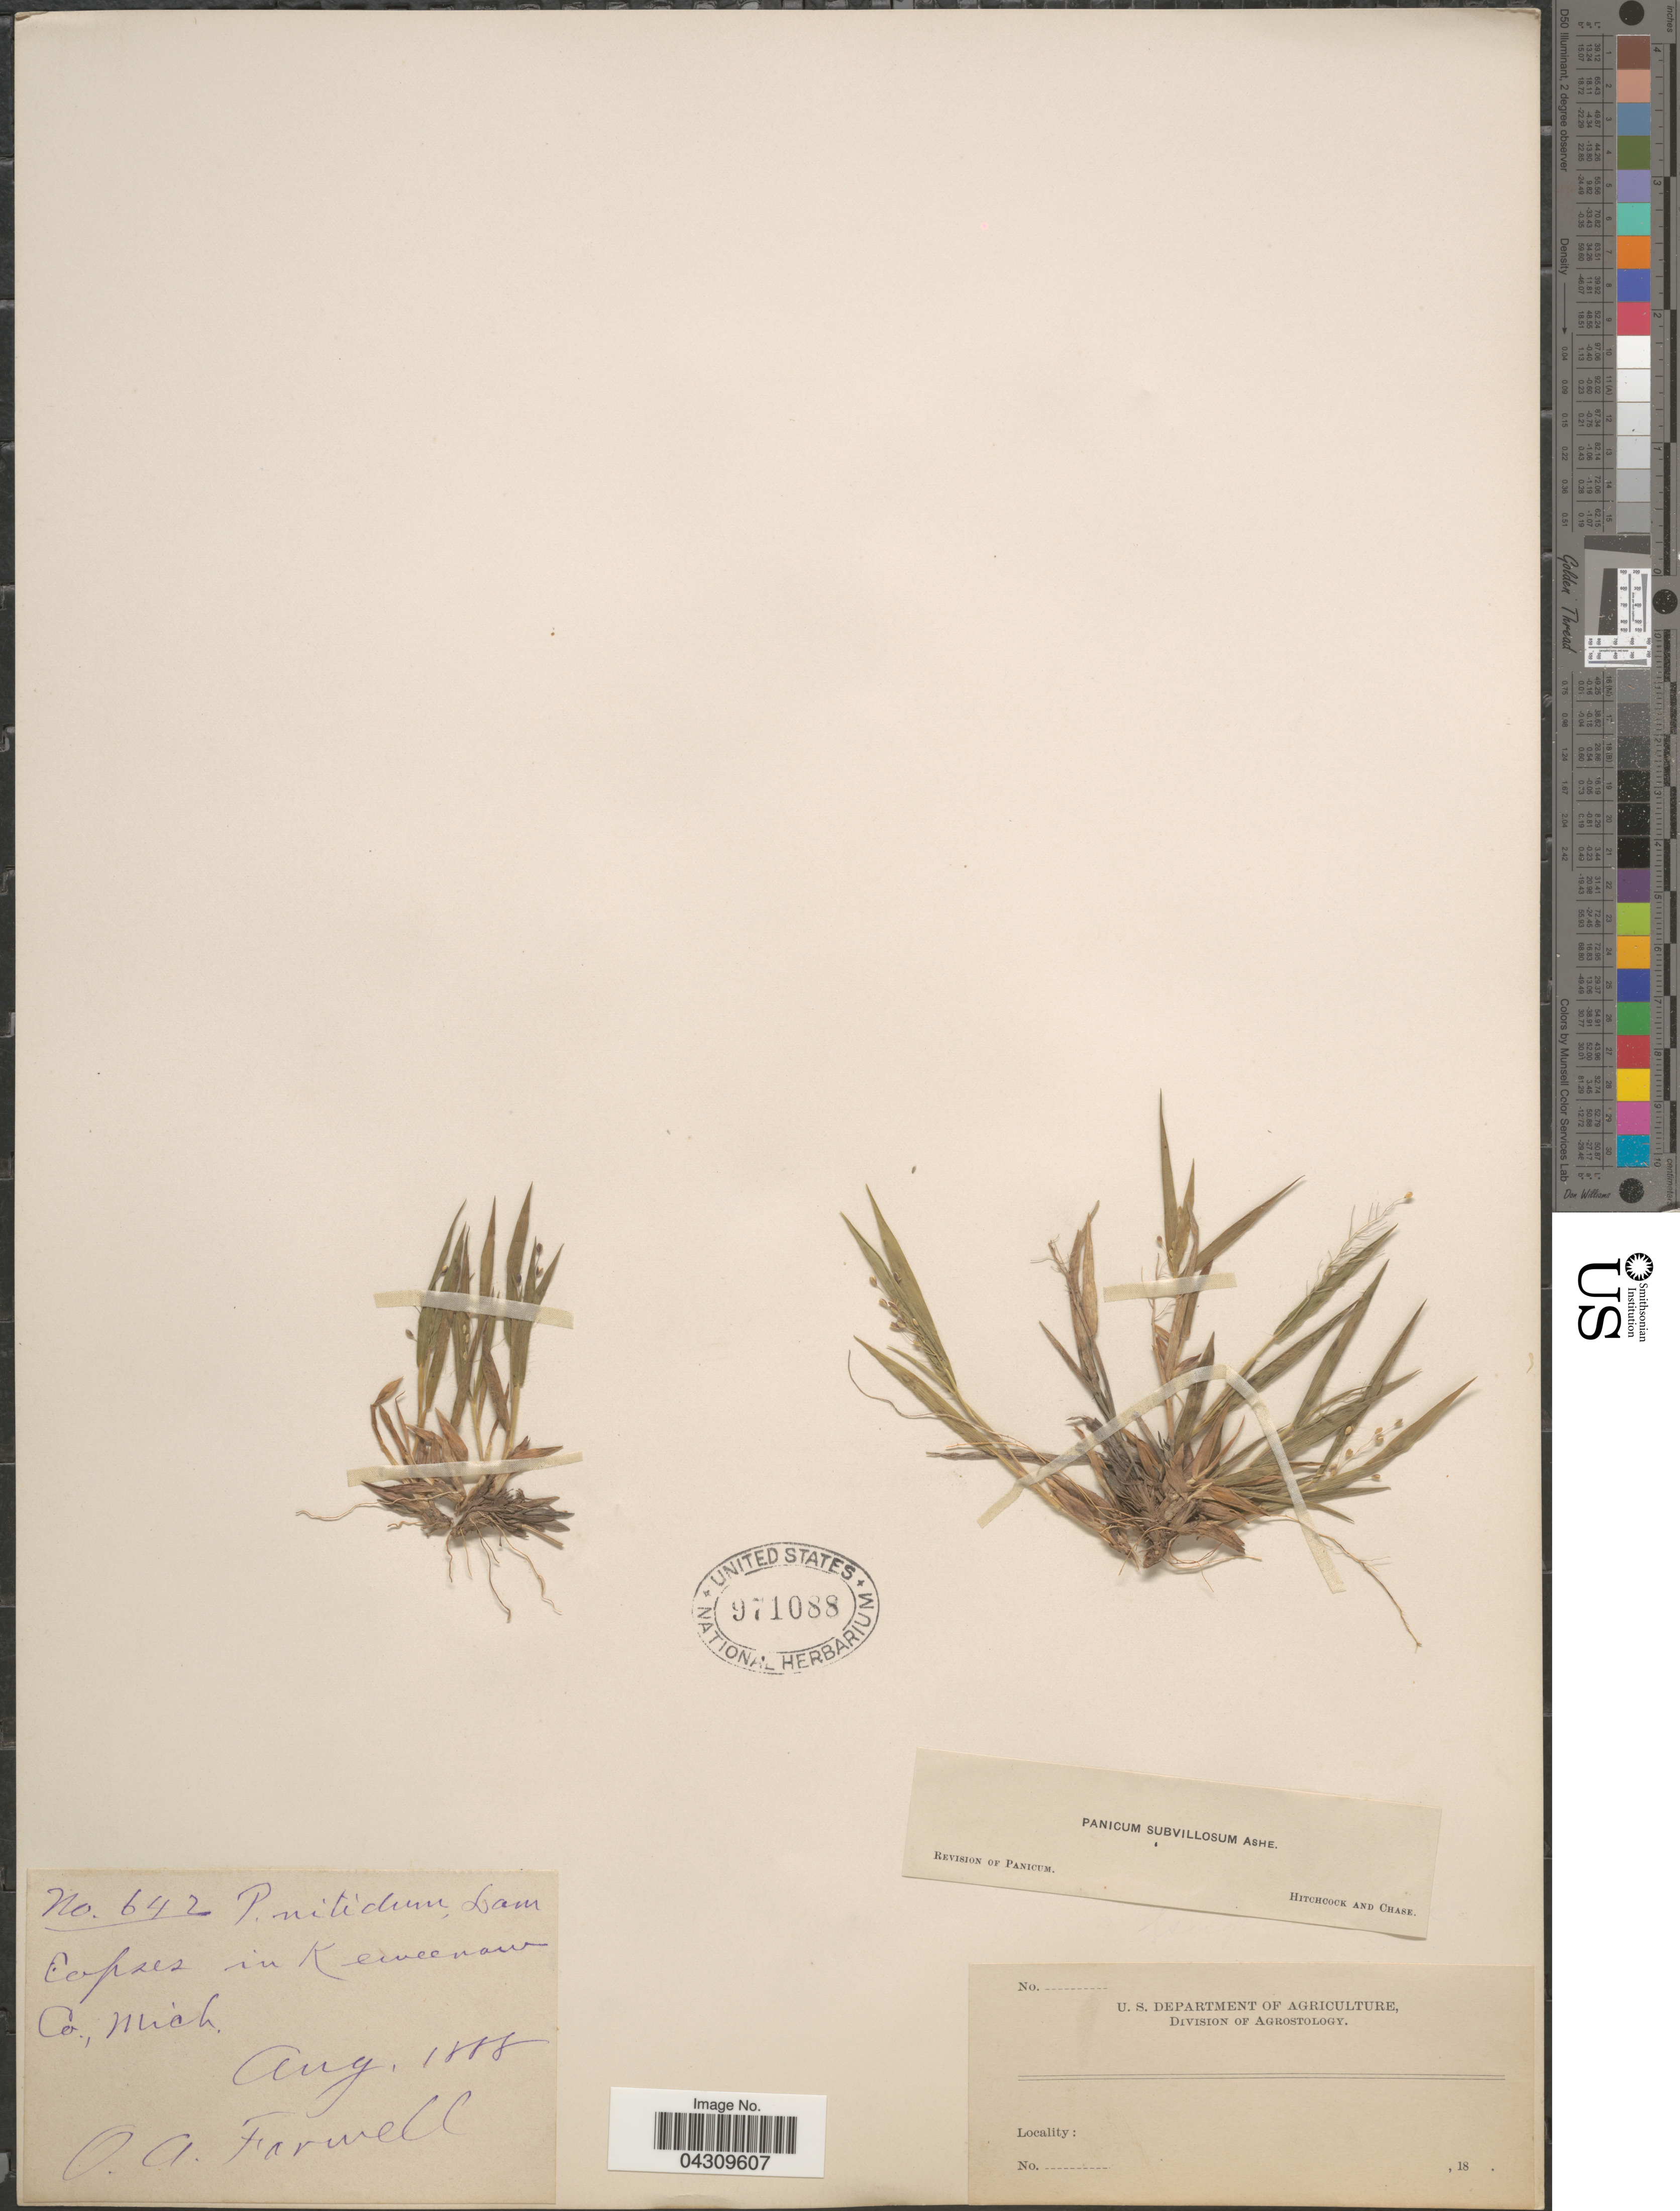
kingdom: Plantae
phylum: Tracheophyta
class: Liliopsida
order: Poales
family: Poaceae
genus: Dichanthelium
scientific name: Dichanthelium acuminatum var. acuminatum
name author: (Sw.) Gould & C.A. Clark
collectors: O. Farwell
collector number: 642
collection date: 1888-08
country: United States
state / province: Michigan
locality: Copses in Keweenaw Co.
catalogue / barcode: US 971088